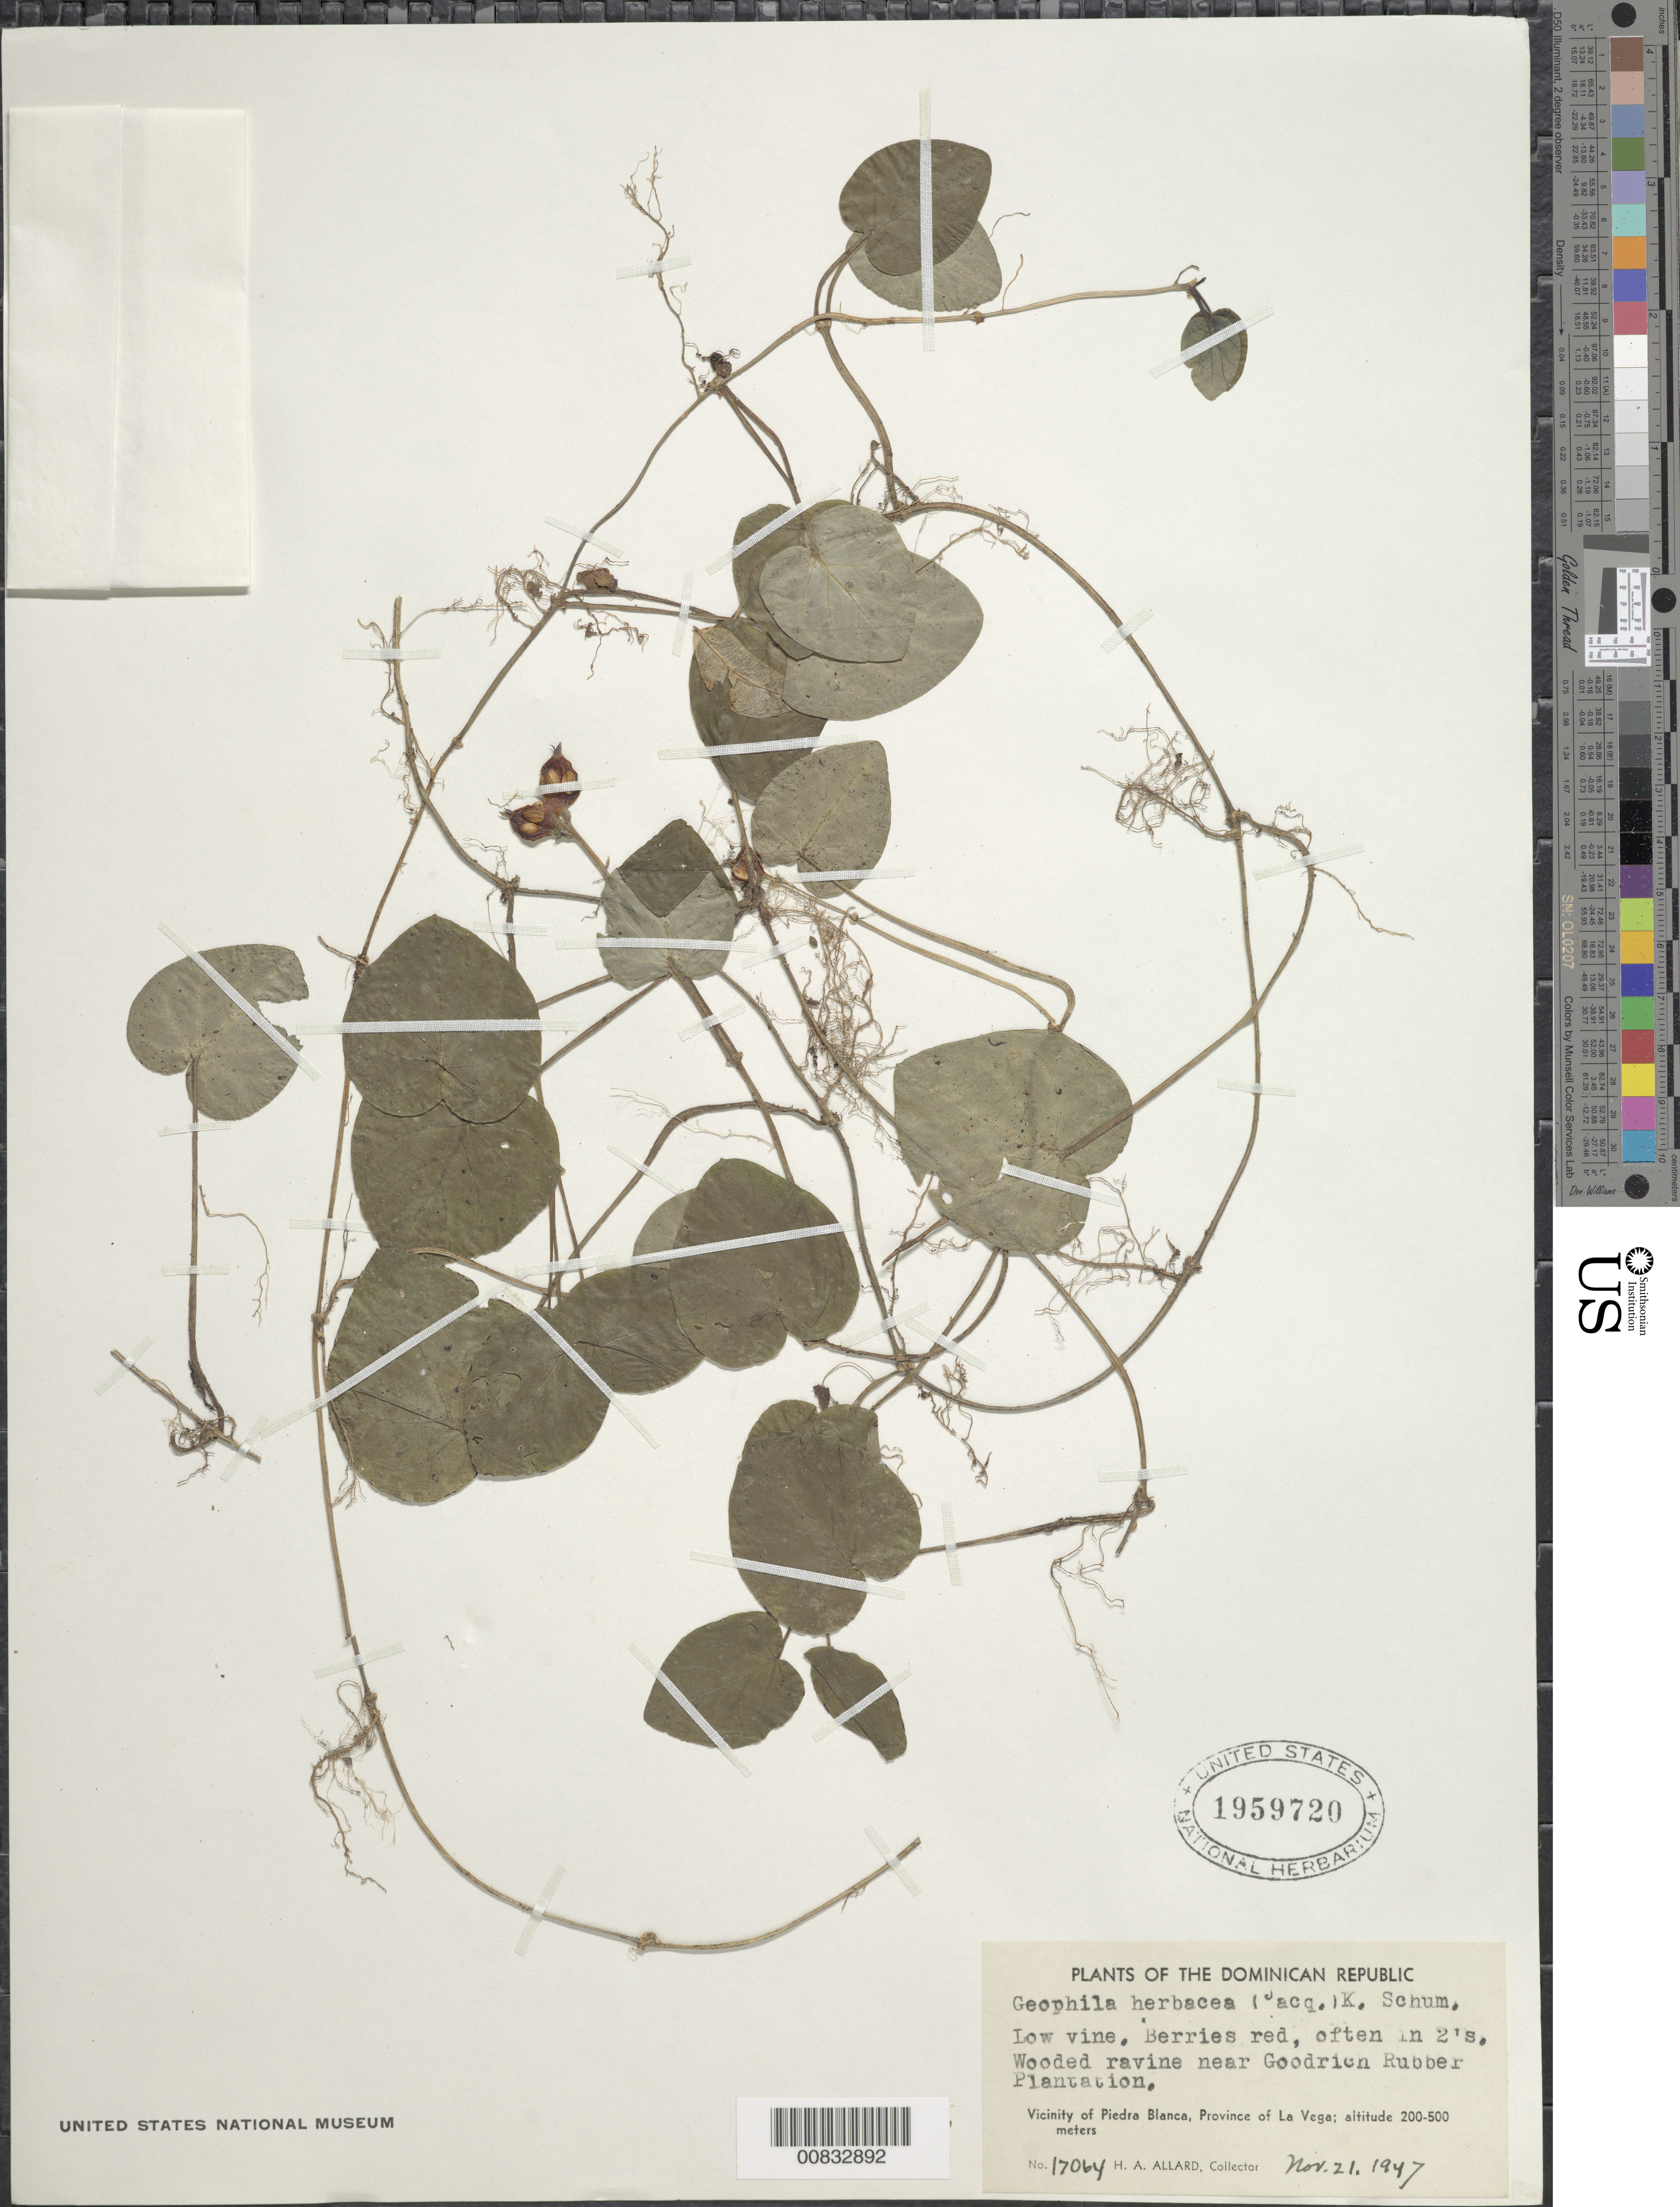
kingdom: Plantae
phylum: Tracheophyta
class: Magnoliopsida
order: Gentianales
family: Rubiaceae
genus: Geophila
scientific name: Geophila repens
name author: (L.) I.M. Johnst.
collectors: H. A. Allard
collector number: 17064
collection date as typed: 21 Nov 1947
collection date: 1947-11-21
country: Dominican Republic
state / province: La Vega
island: Hispaniola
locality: Vicinity of Piedra Blanca, near Goodrich Rubber Plantation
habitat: Wooded ravine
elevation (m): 200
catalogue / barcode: US 1959720